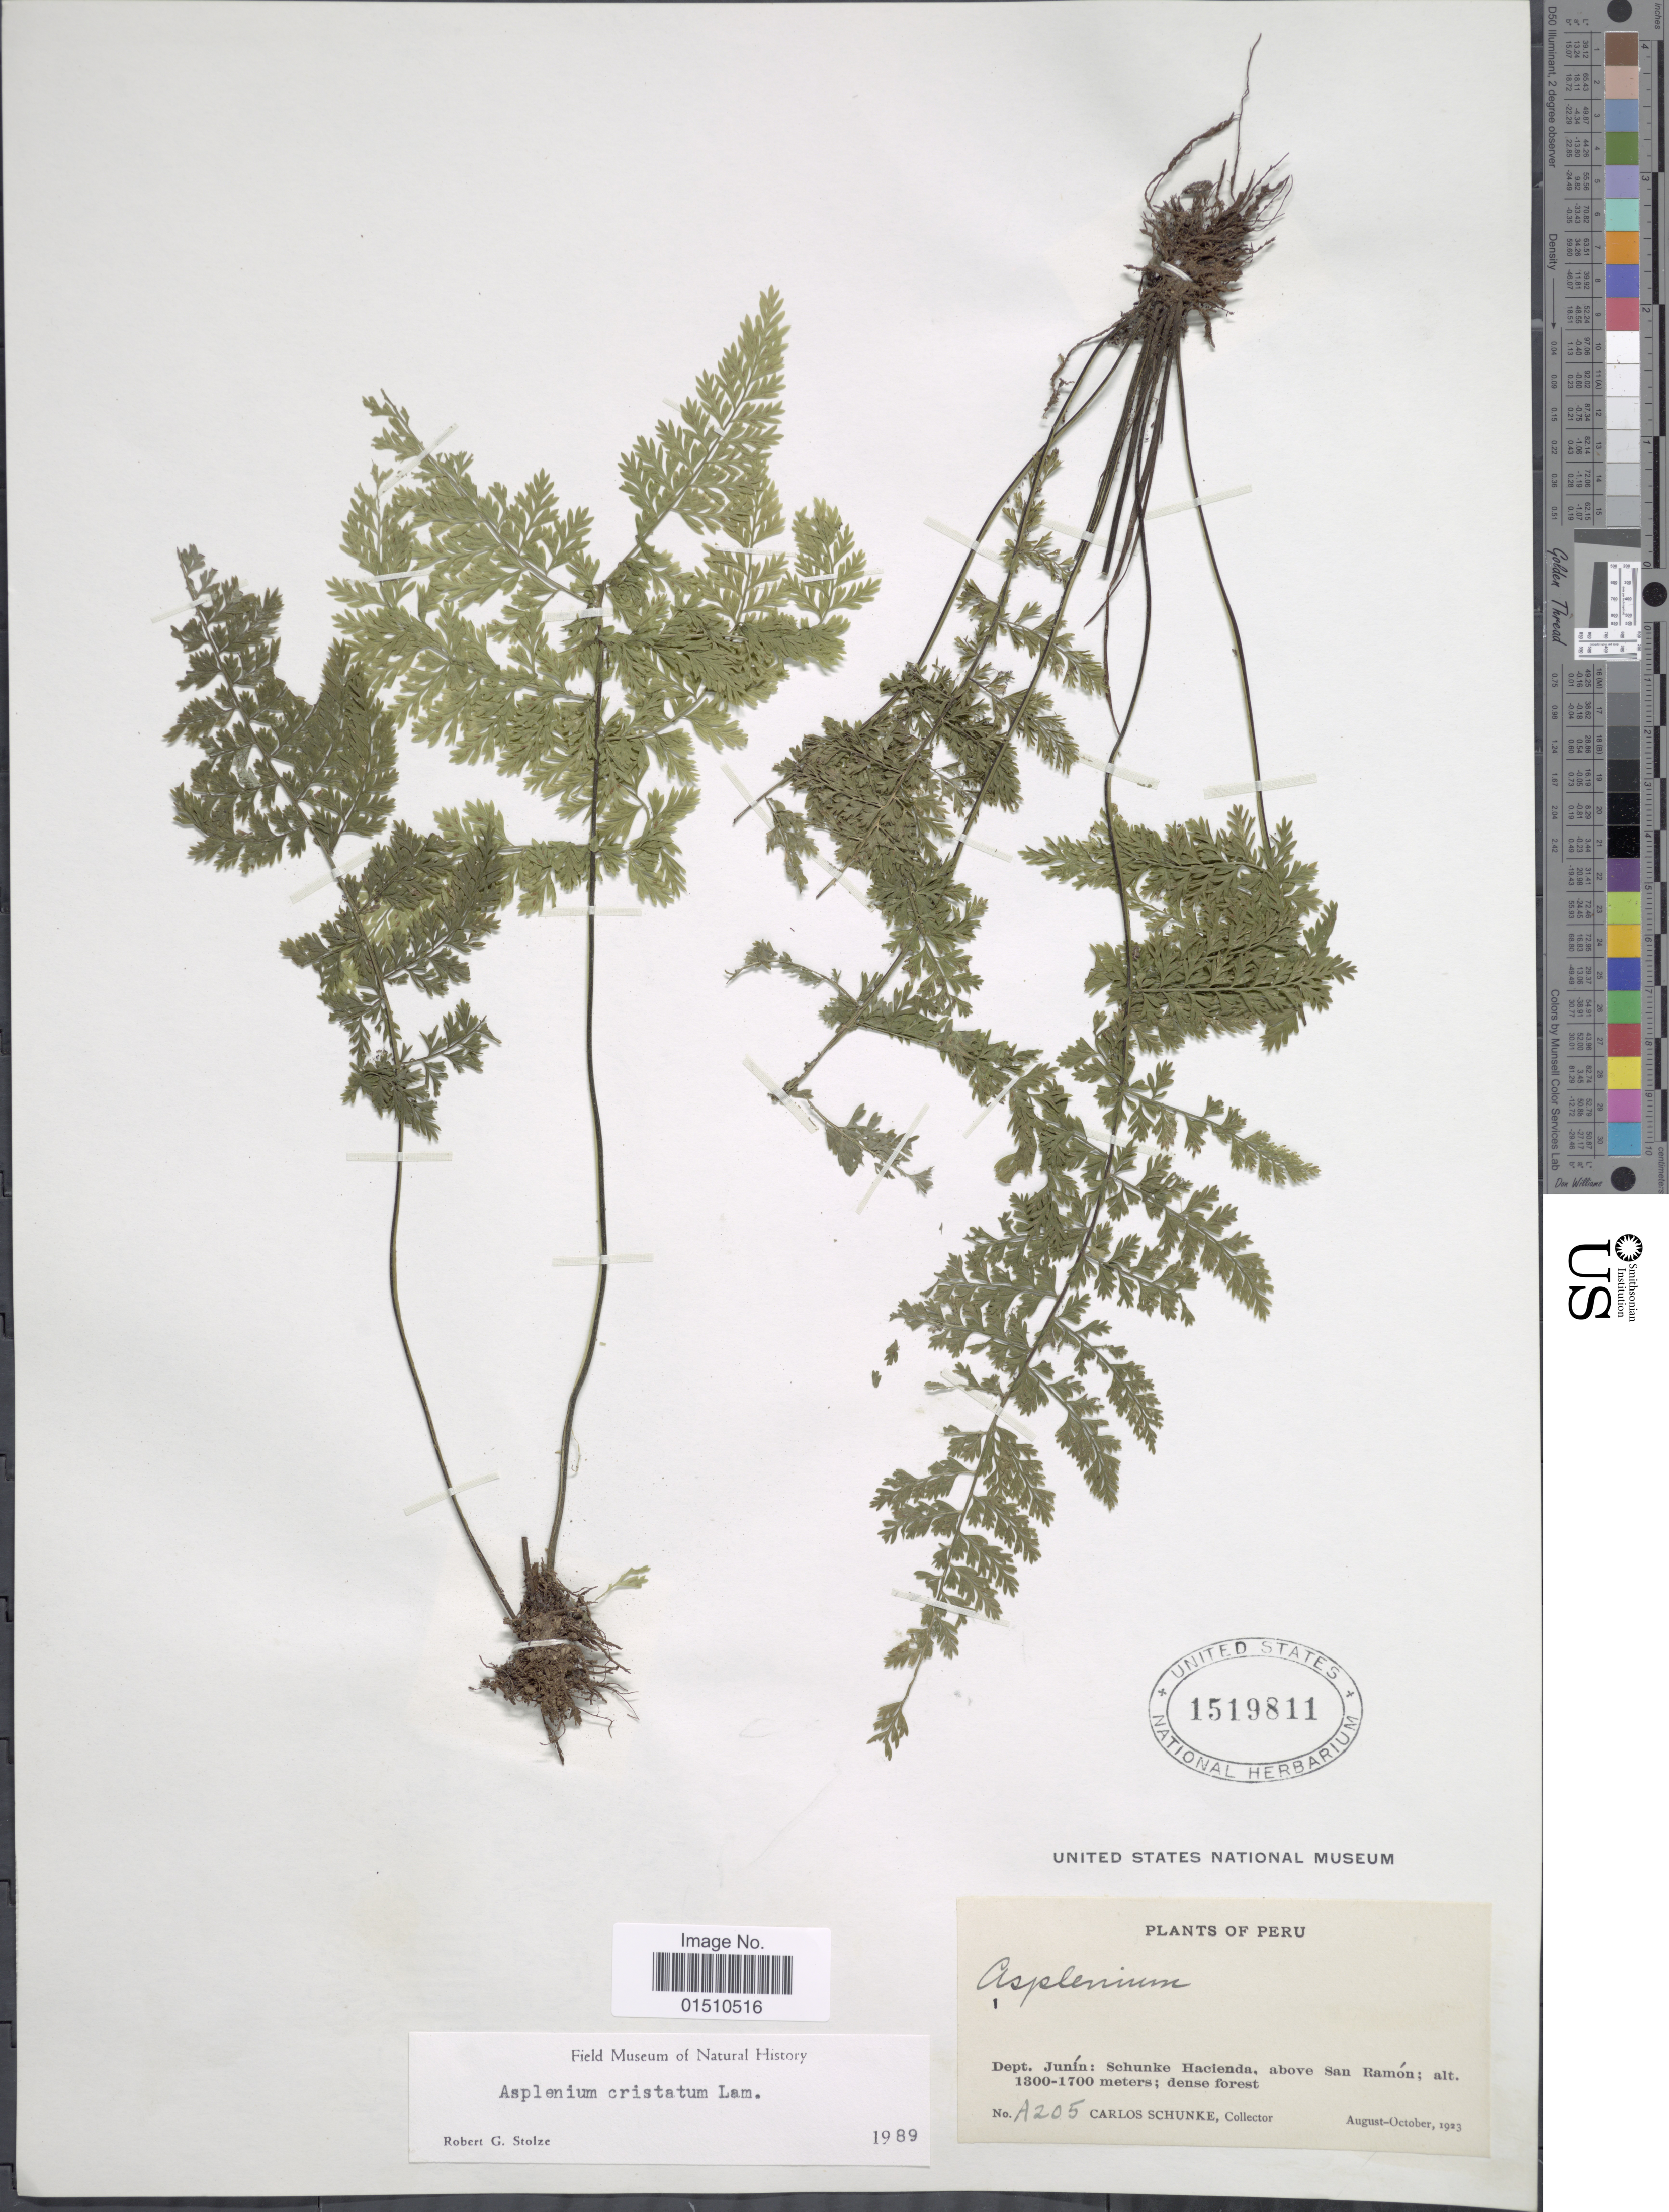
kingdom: Plantae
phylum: Tracheophyta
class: Polypodiopsida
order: Polypodiales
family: Aspleniaceae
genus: Asplenium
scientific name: Asplenium cuneatum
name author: Lam.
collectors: C. Schunke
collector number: A205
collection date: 1923-08/1923-10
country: Peru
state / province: Junín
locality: Peru, Dept. Junín; Schunke Hacienda, above San Ramon.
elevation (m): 1300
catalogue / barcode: US 1519811